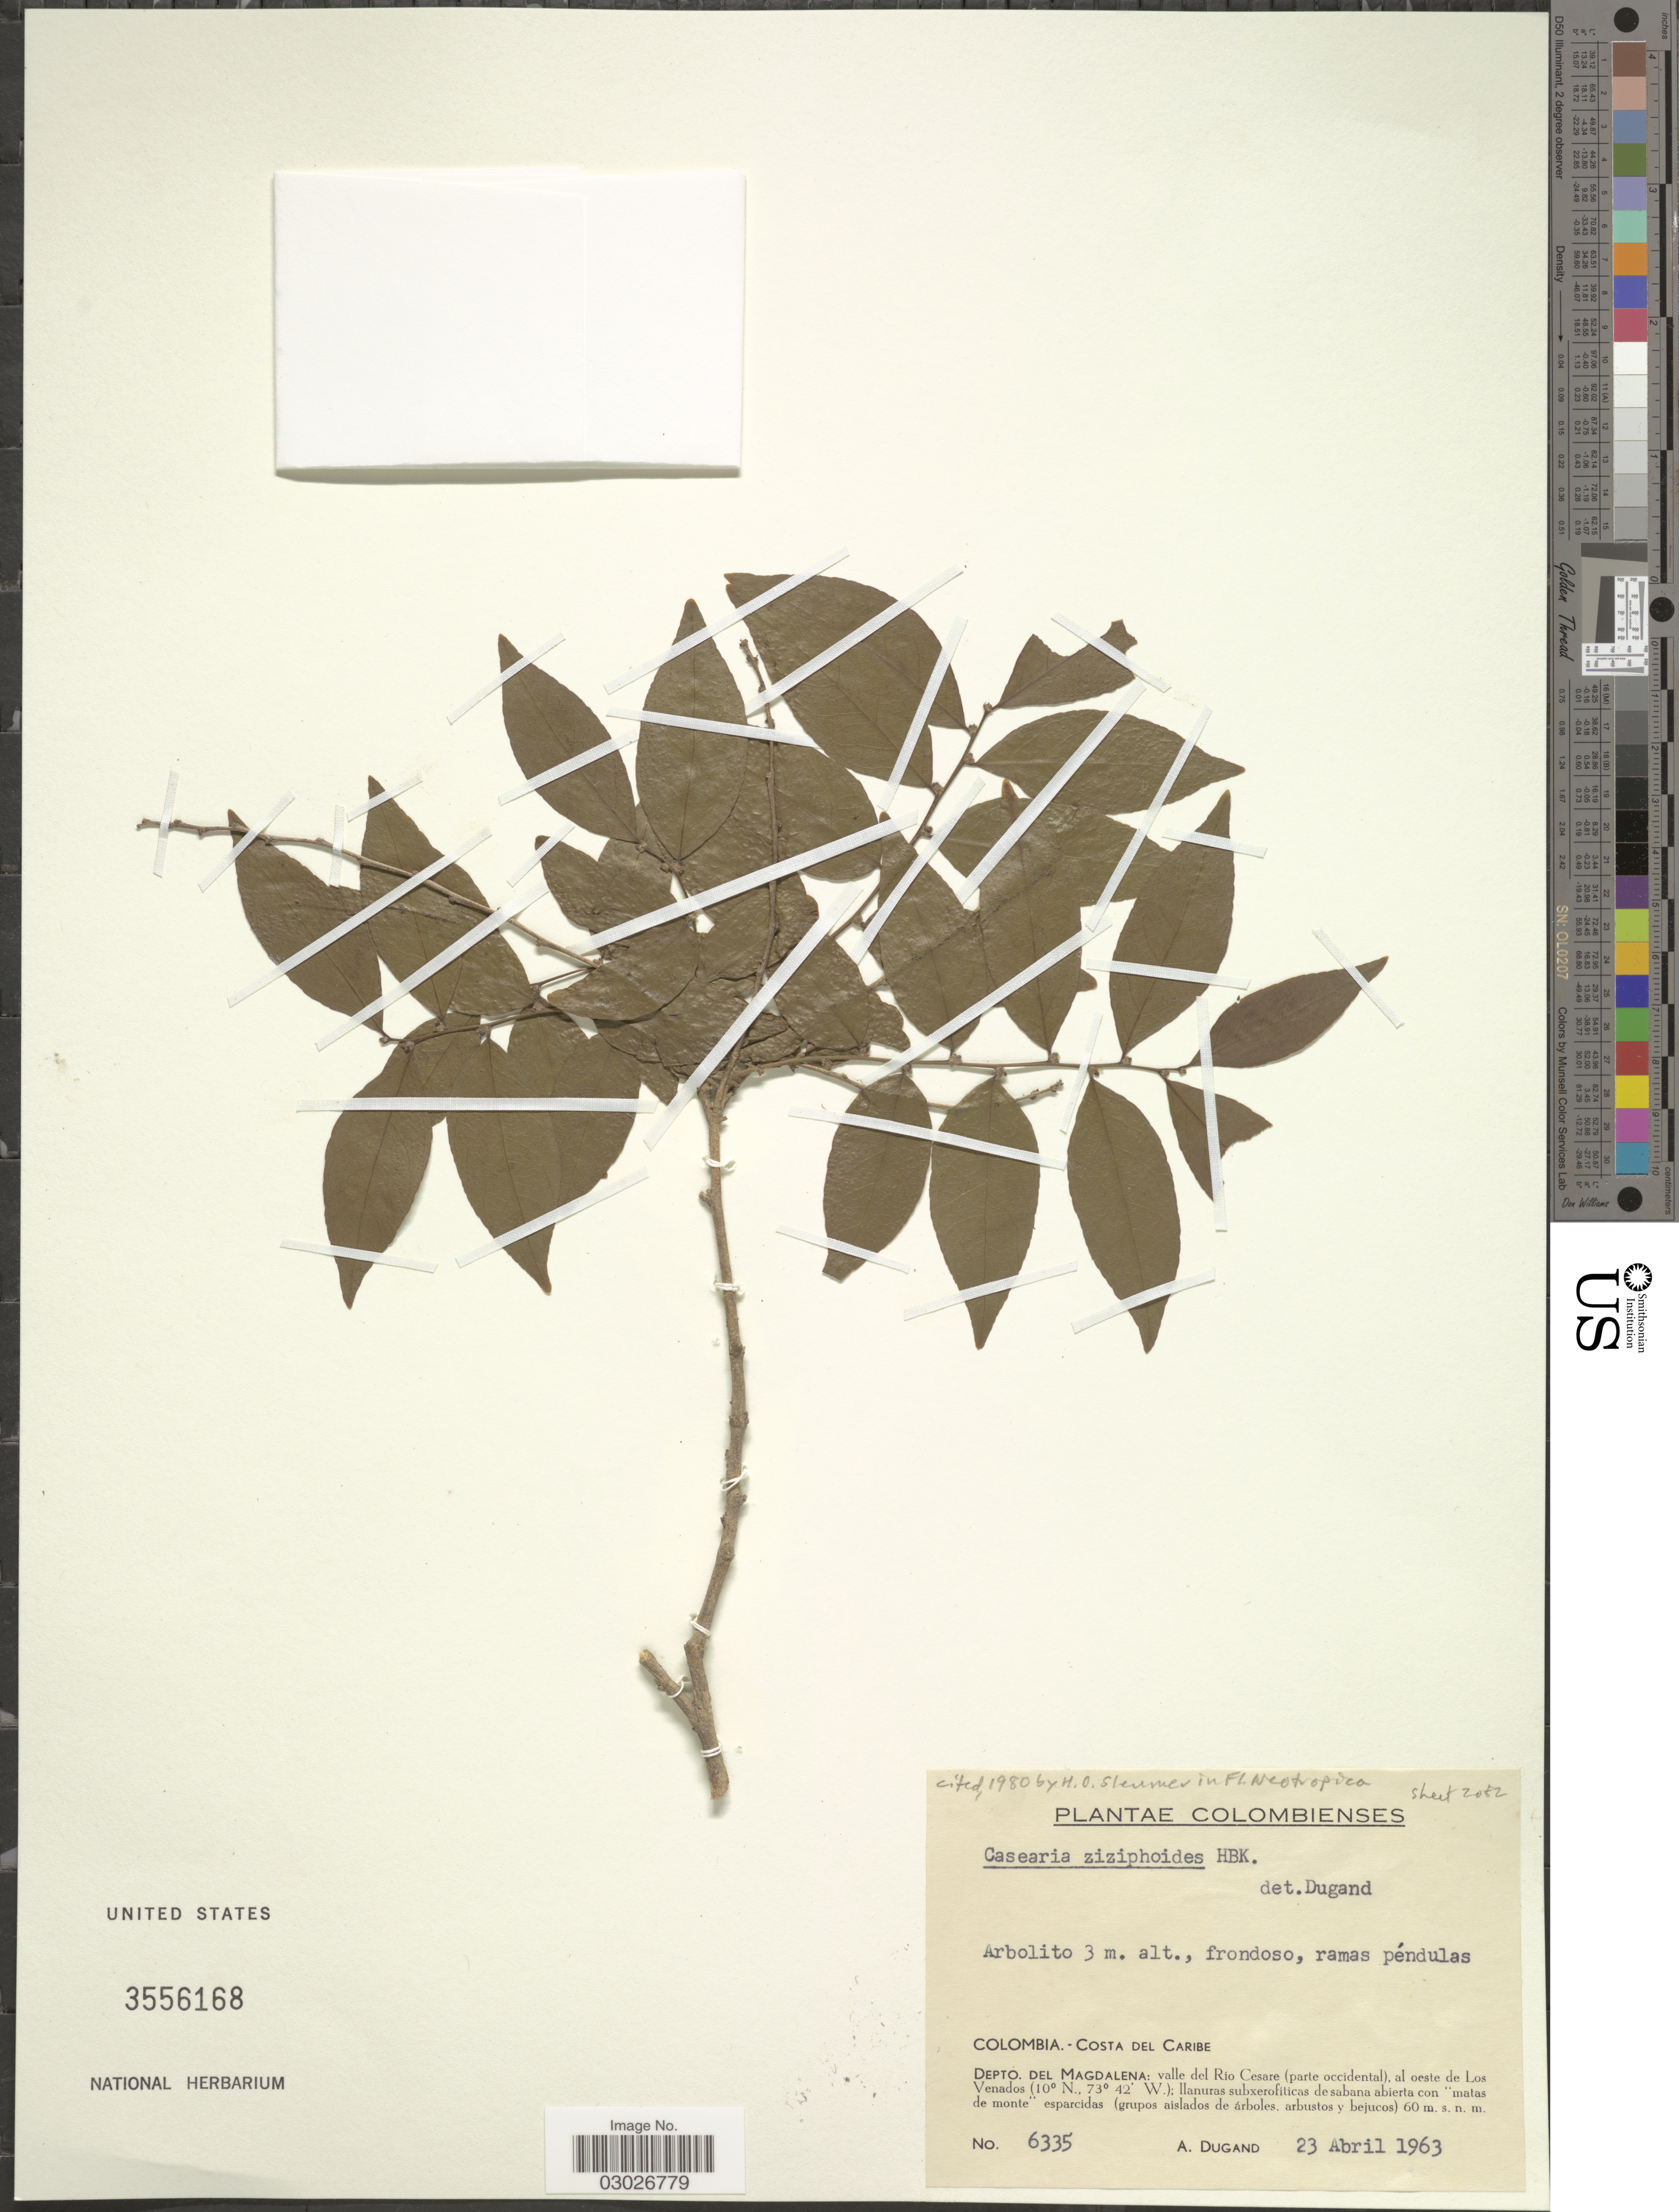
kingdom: Plantae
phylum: Tracheophyta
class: Magnoliopsida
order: Malpighiales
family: Salicaceae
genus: Casearia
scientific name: Casearia zizyphoides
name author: Kunth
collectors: A. Dugand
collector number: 6335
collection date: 1963-04-23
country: Colombia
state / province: Magdalena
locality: Costa del Caribe. Depto. del Magdalena: Valle del Río Cesare (parte occidental), al oeste de Los Venados.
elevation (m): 60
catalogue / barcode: US 3556168